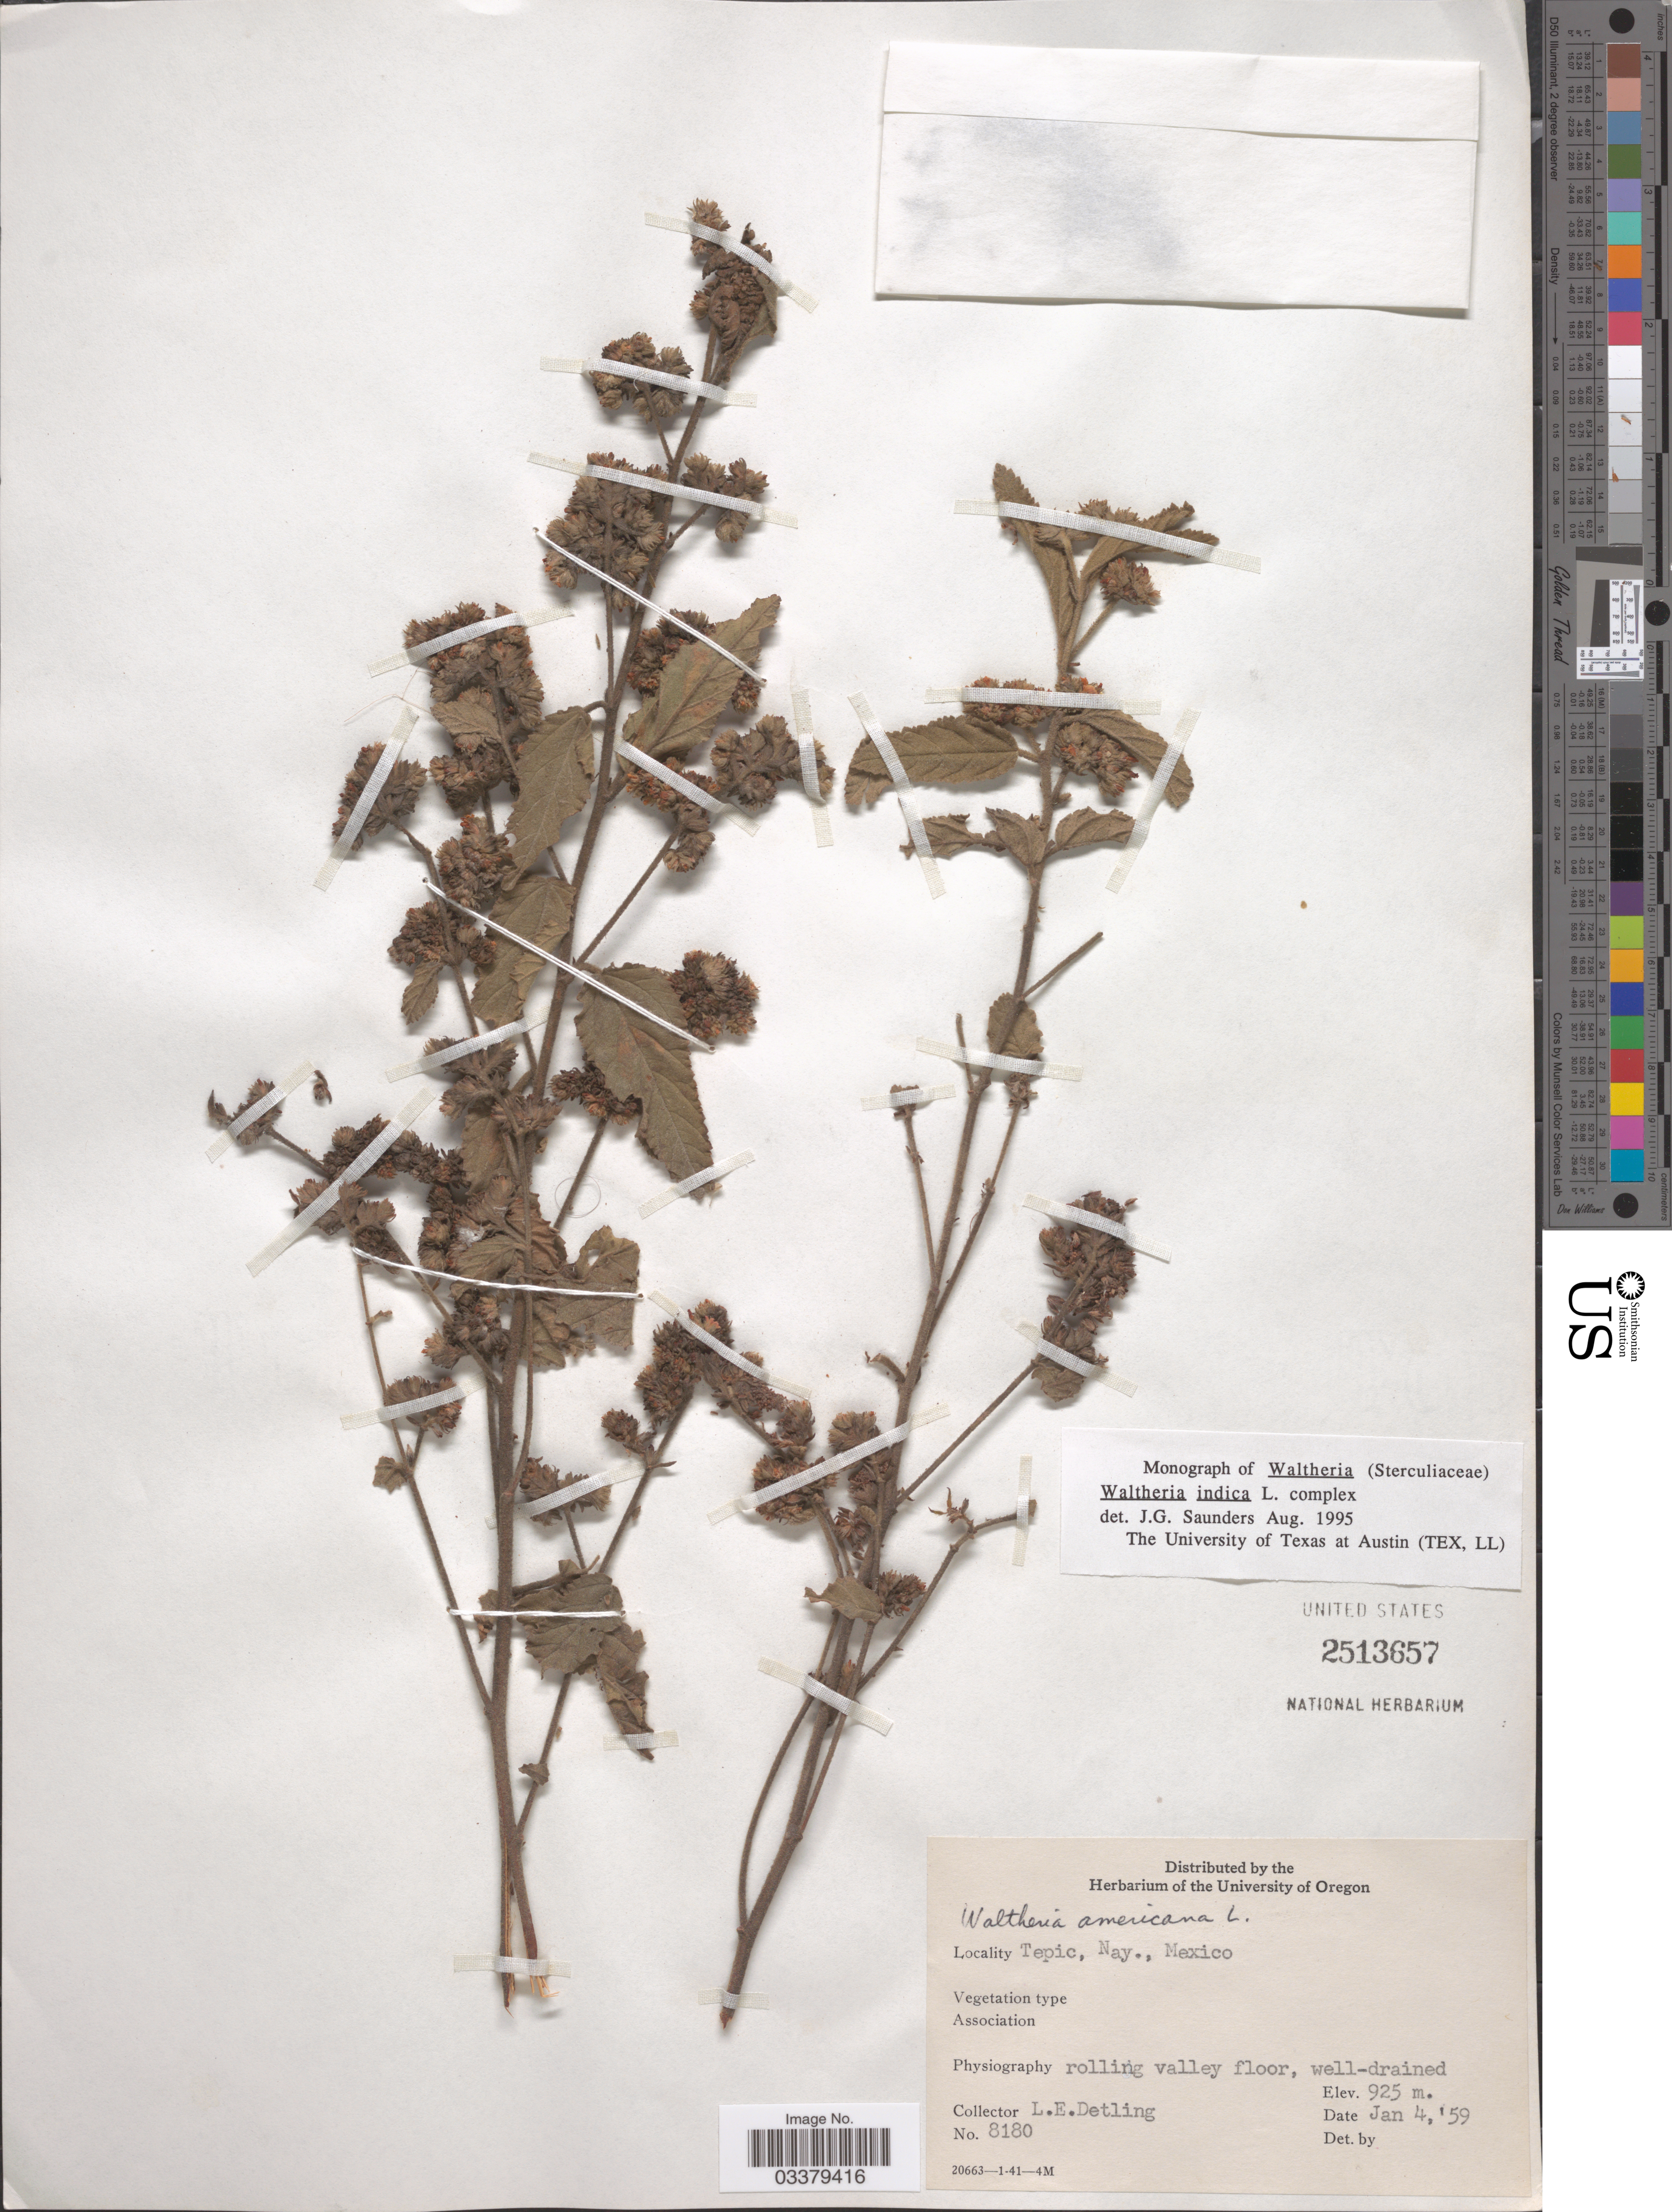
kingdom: Plantae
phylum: Tracheophyta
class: Magnoliopsida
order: Malvales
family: Malvaceae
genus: Waltheria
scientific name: Waltheria indica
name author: L.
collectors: L. E. Detling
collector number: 8180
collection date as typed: Transcribed d/m/y: 4/1/59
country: Mexico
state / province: Nayarit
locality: Tepic, Nay.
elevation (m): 925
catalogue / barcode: US 2513657